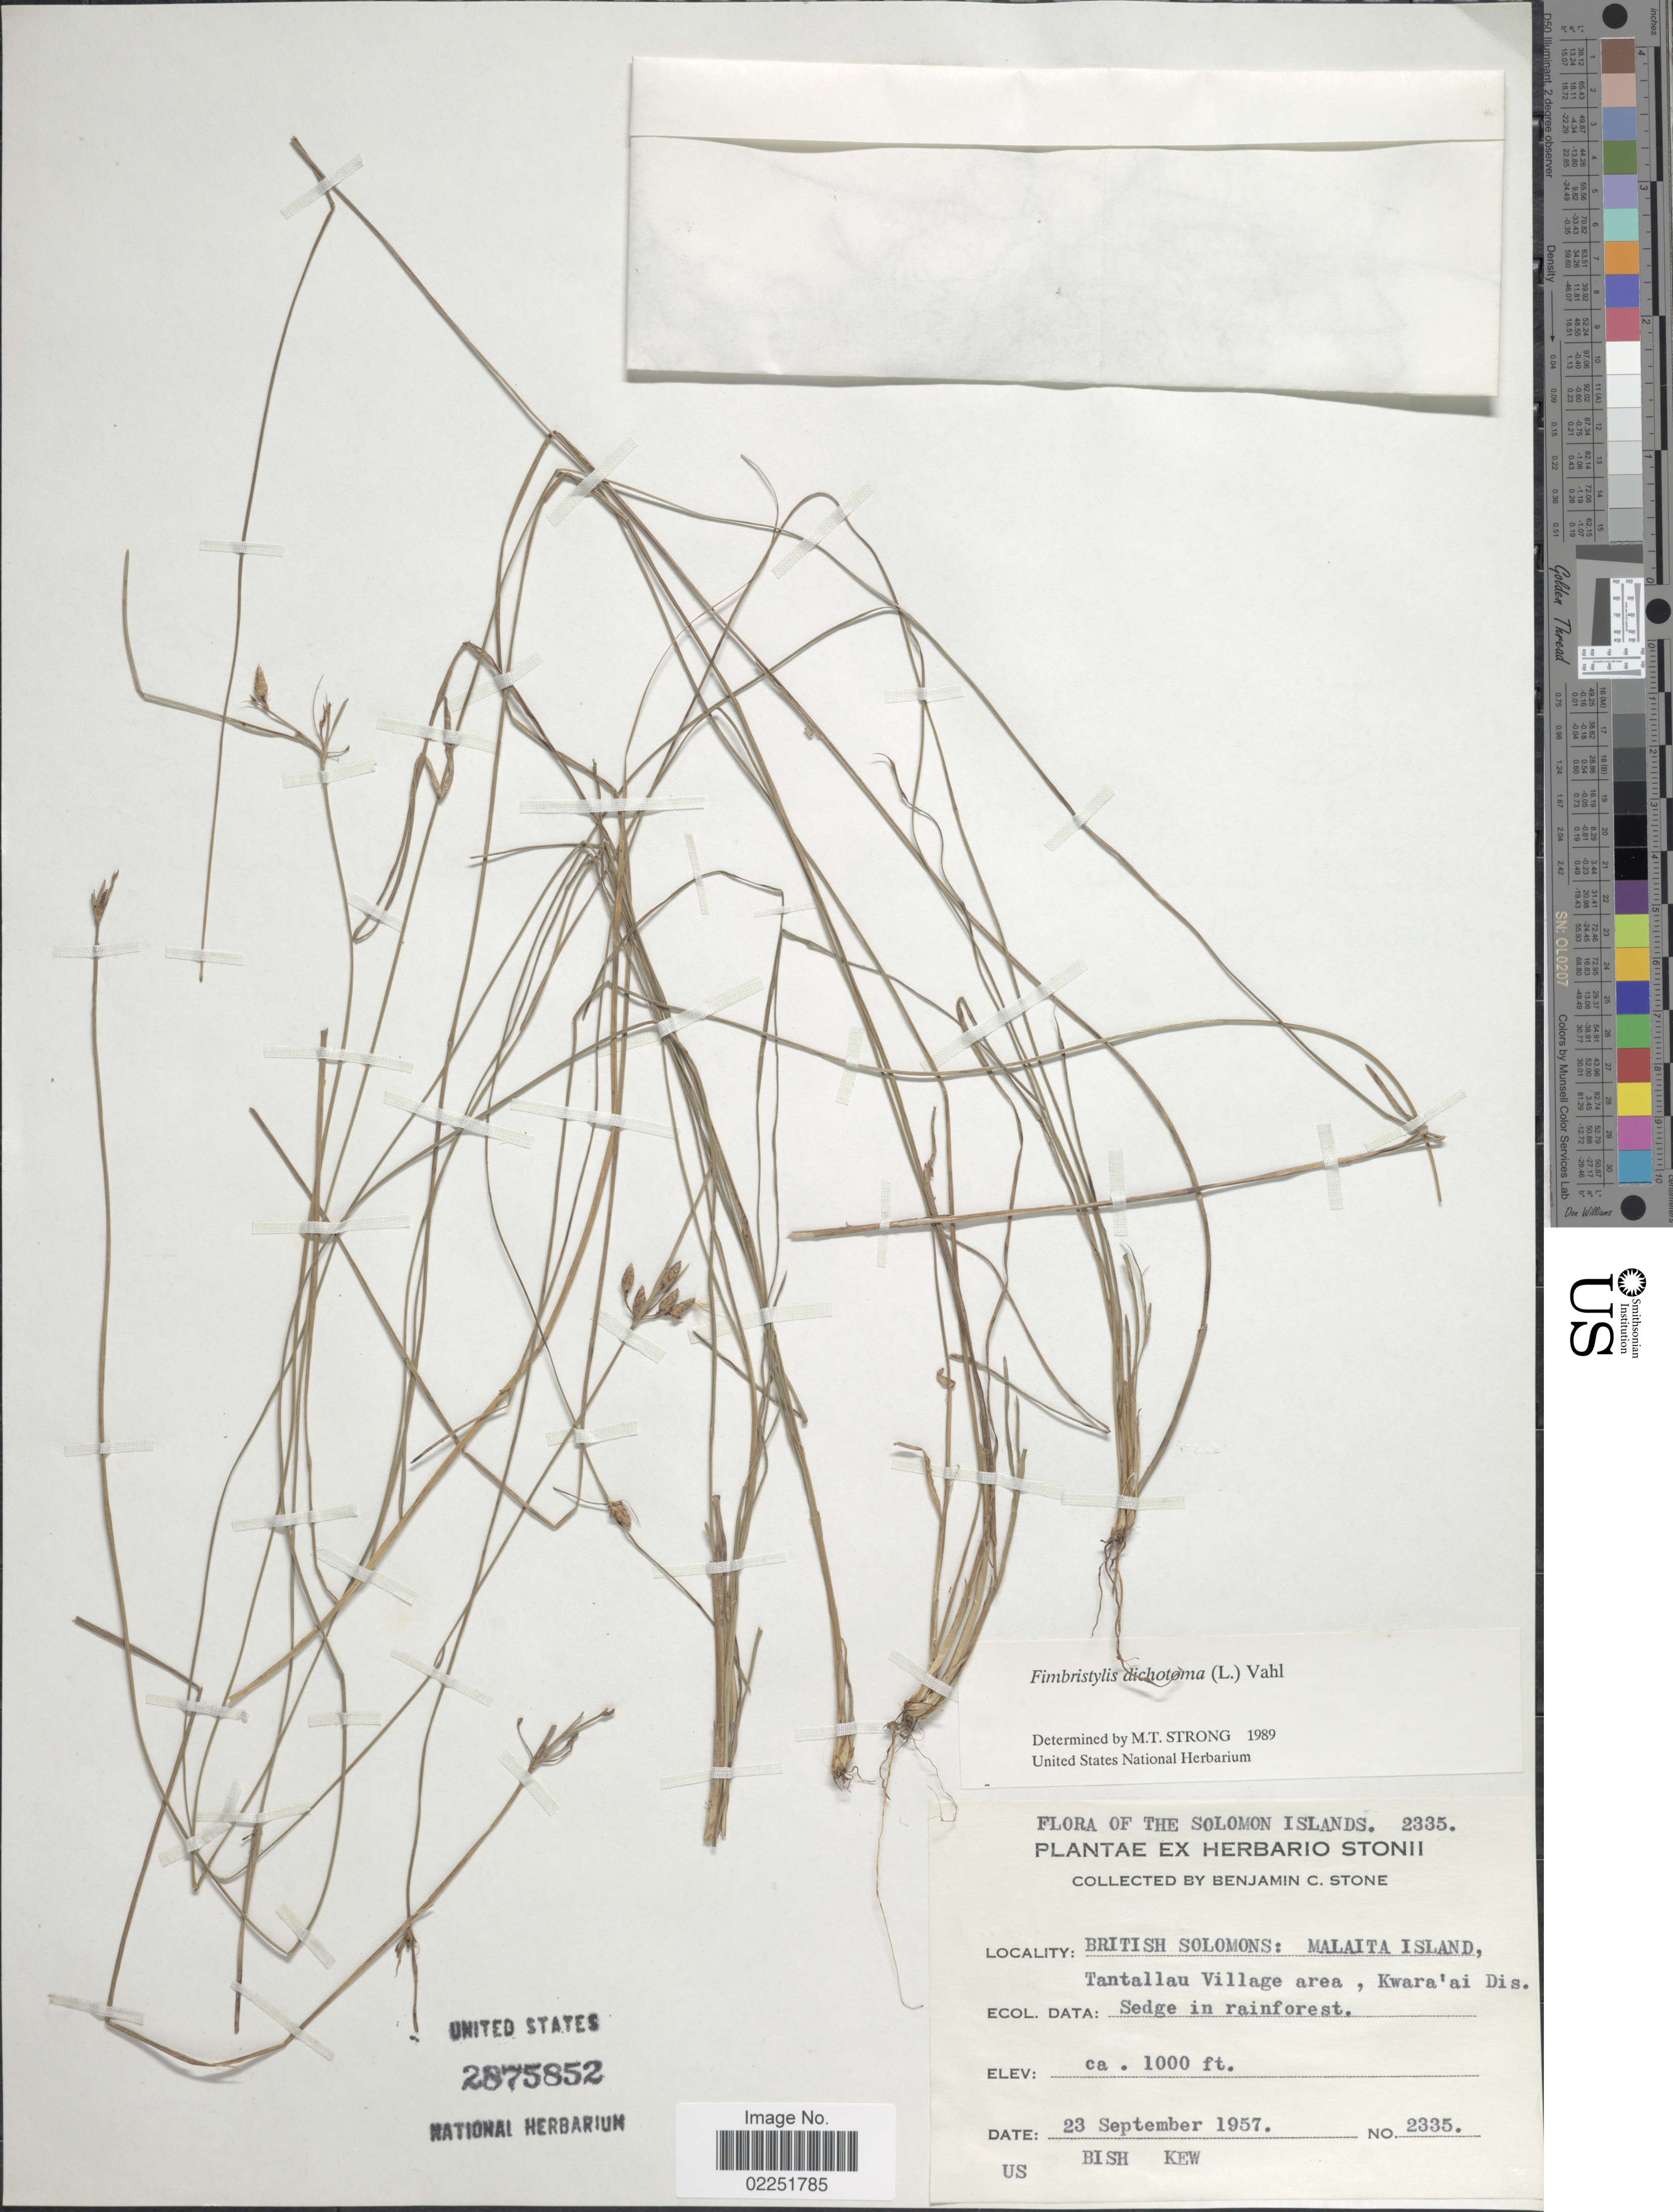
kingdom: Plantae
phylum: Tracheophyta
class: Liliopsida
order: Poales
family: Cyperaceae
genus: Fimbristylis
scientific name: Fimbristylis dichotoma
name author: (L.) Vahl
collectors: B. C. Stone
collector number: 2335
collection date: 1957-09-23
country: Solomon Islands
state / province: Solomon Islands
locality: British Solomon: Malaita Island, Tantallau Village area, Kwara'ai Dis.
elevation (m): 305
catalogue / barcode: US 2875852